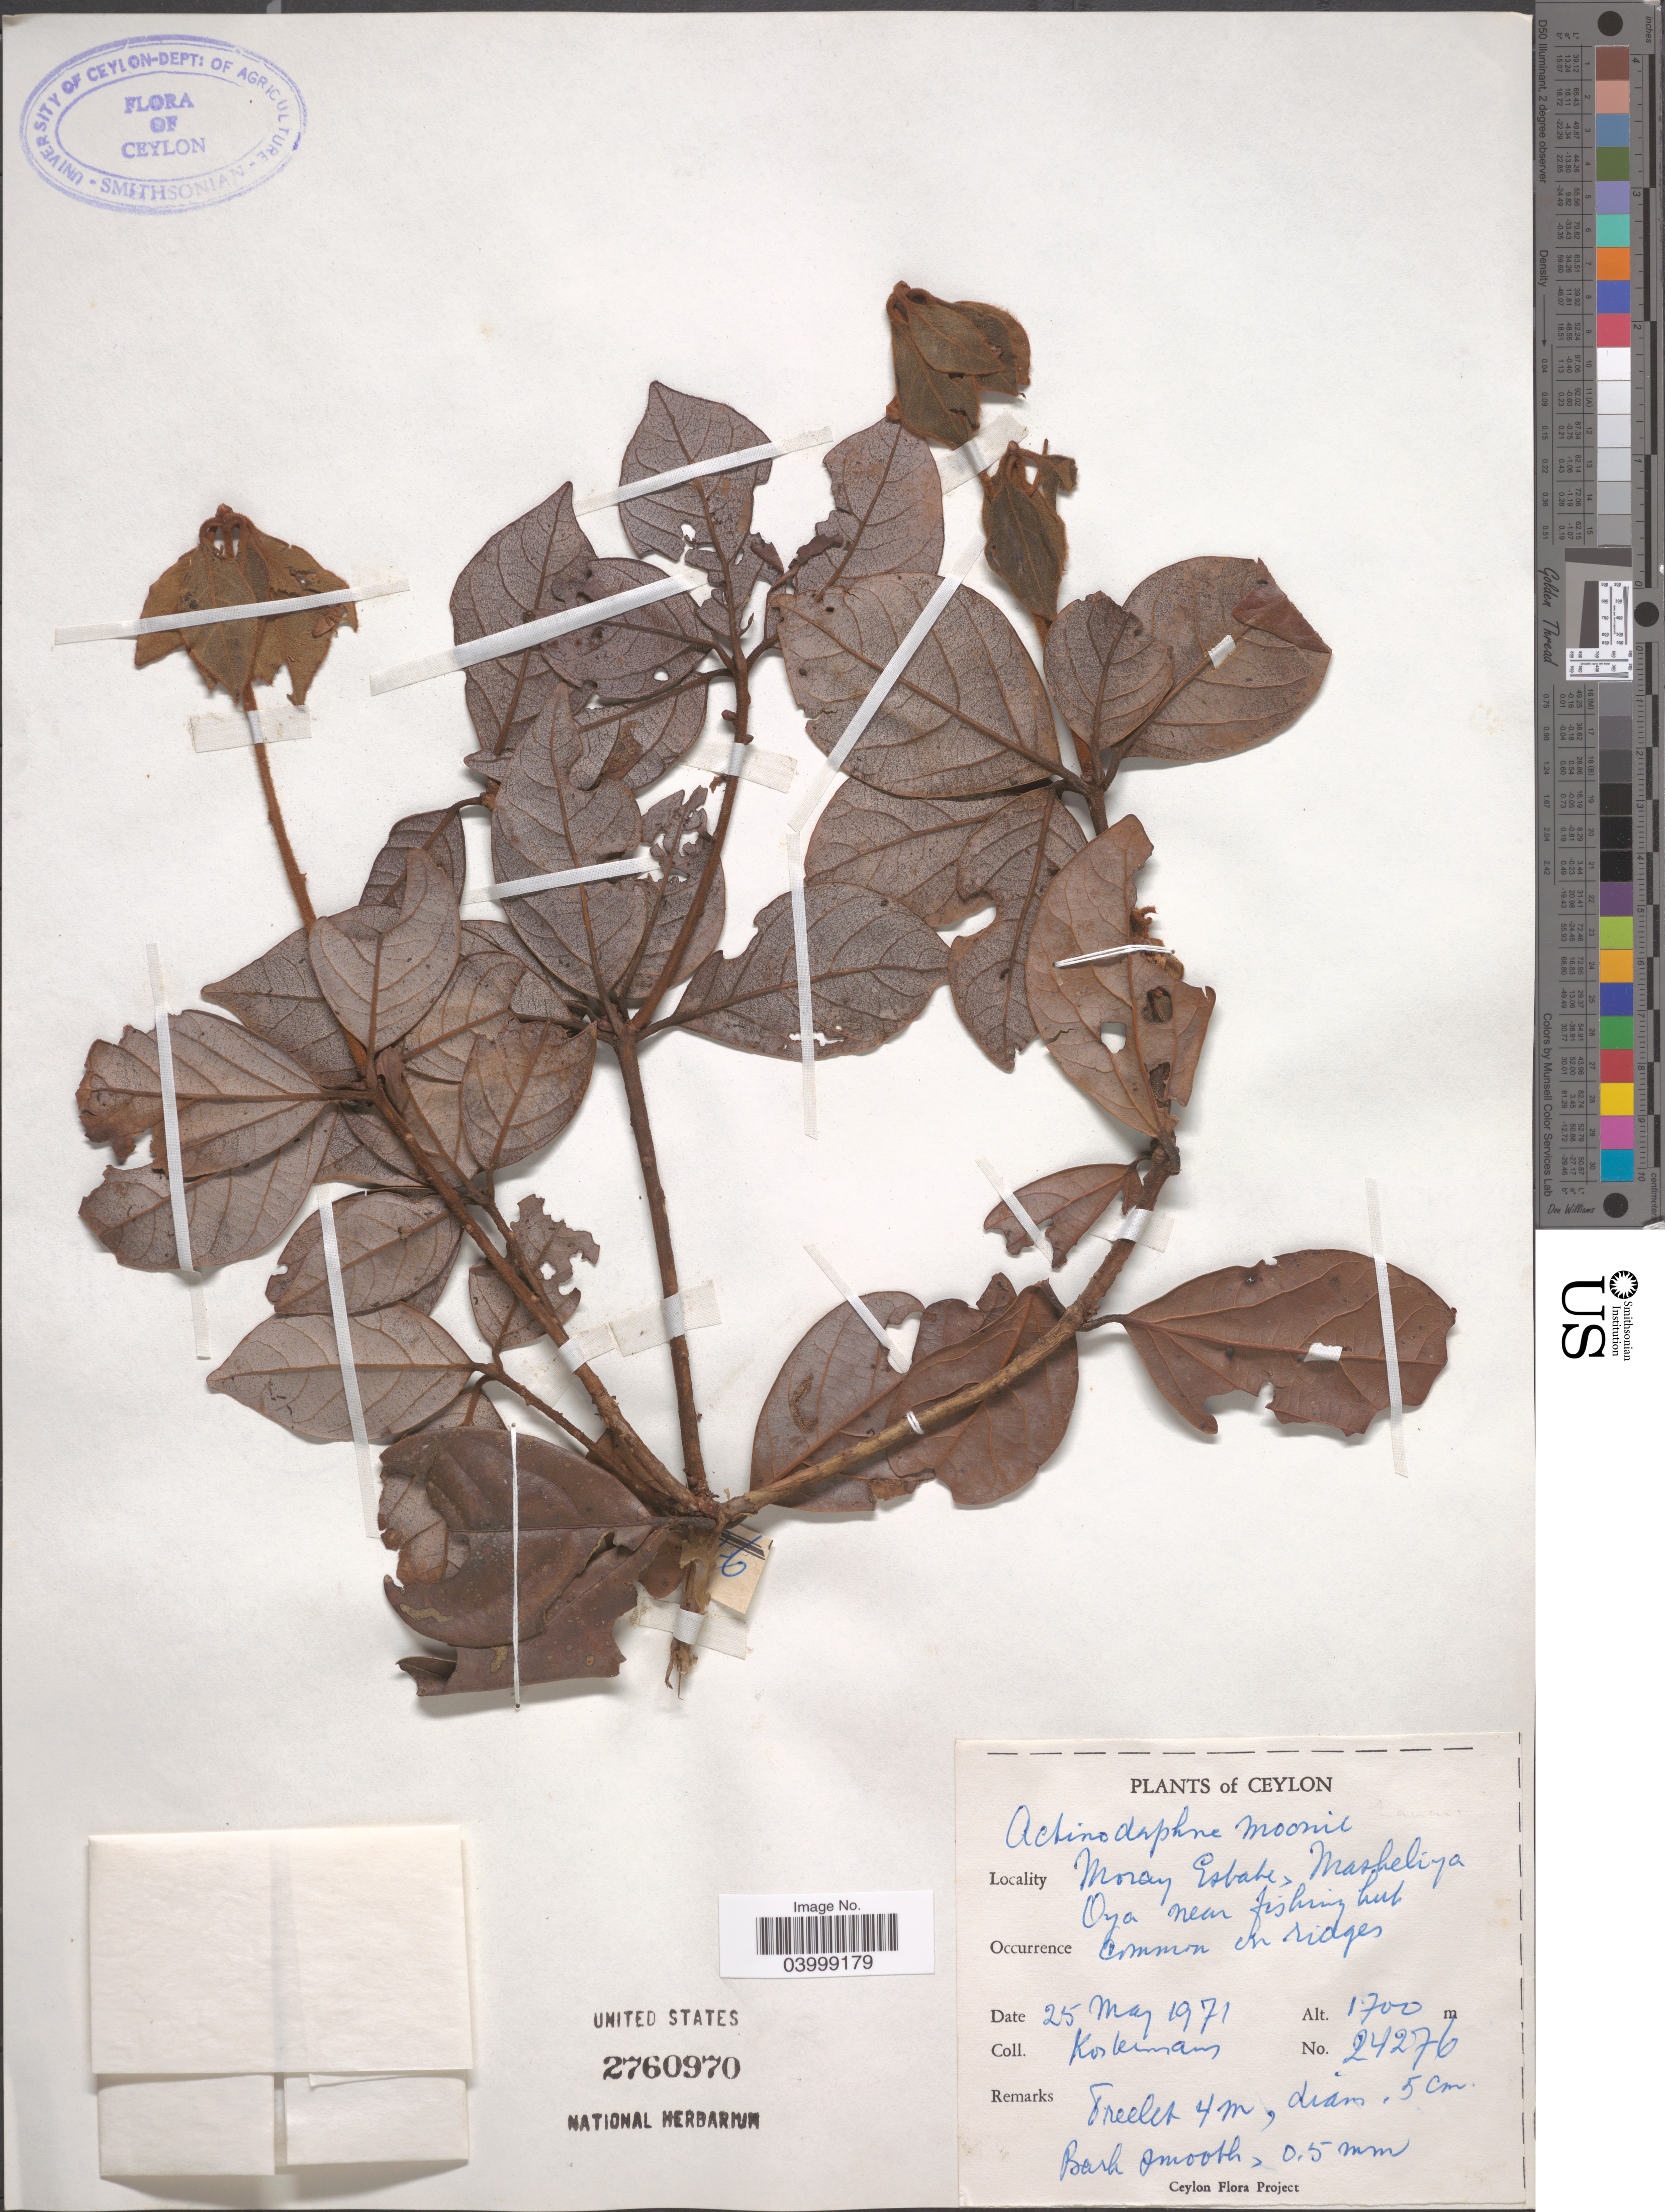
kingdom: Plantae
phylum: Tracheophyta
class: Magnoliopsida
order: Laurales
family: Lauraceae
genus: Actinodaphne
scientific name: Actinodaphne moonii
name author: Thwaites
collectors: Kostermans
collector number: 24276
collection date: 1971-05-15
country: Sri Lanka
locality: Ceylon. Moray Estate, Maskeliya Oya near fishing hut.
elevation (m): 1700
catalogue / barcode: US 2760970